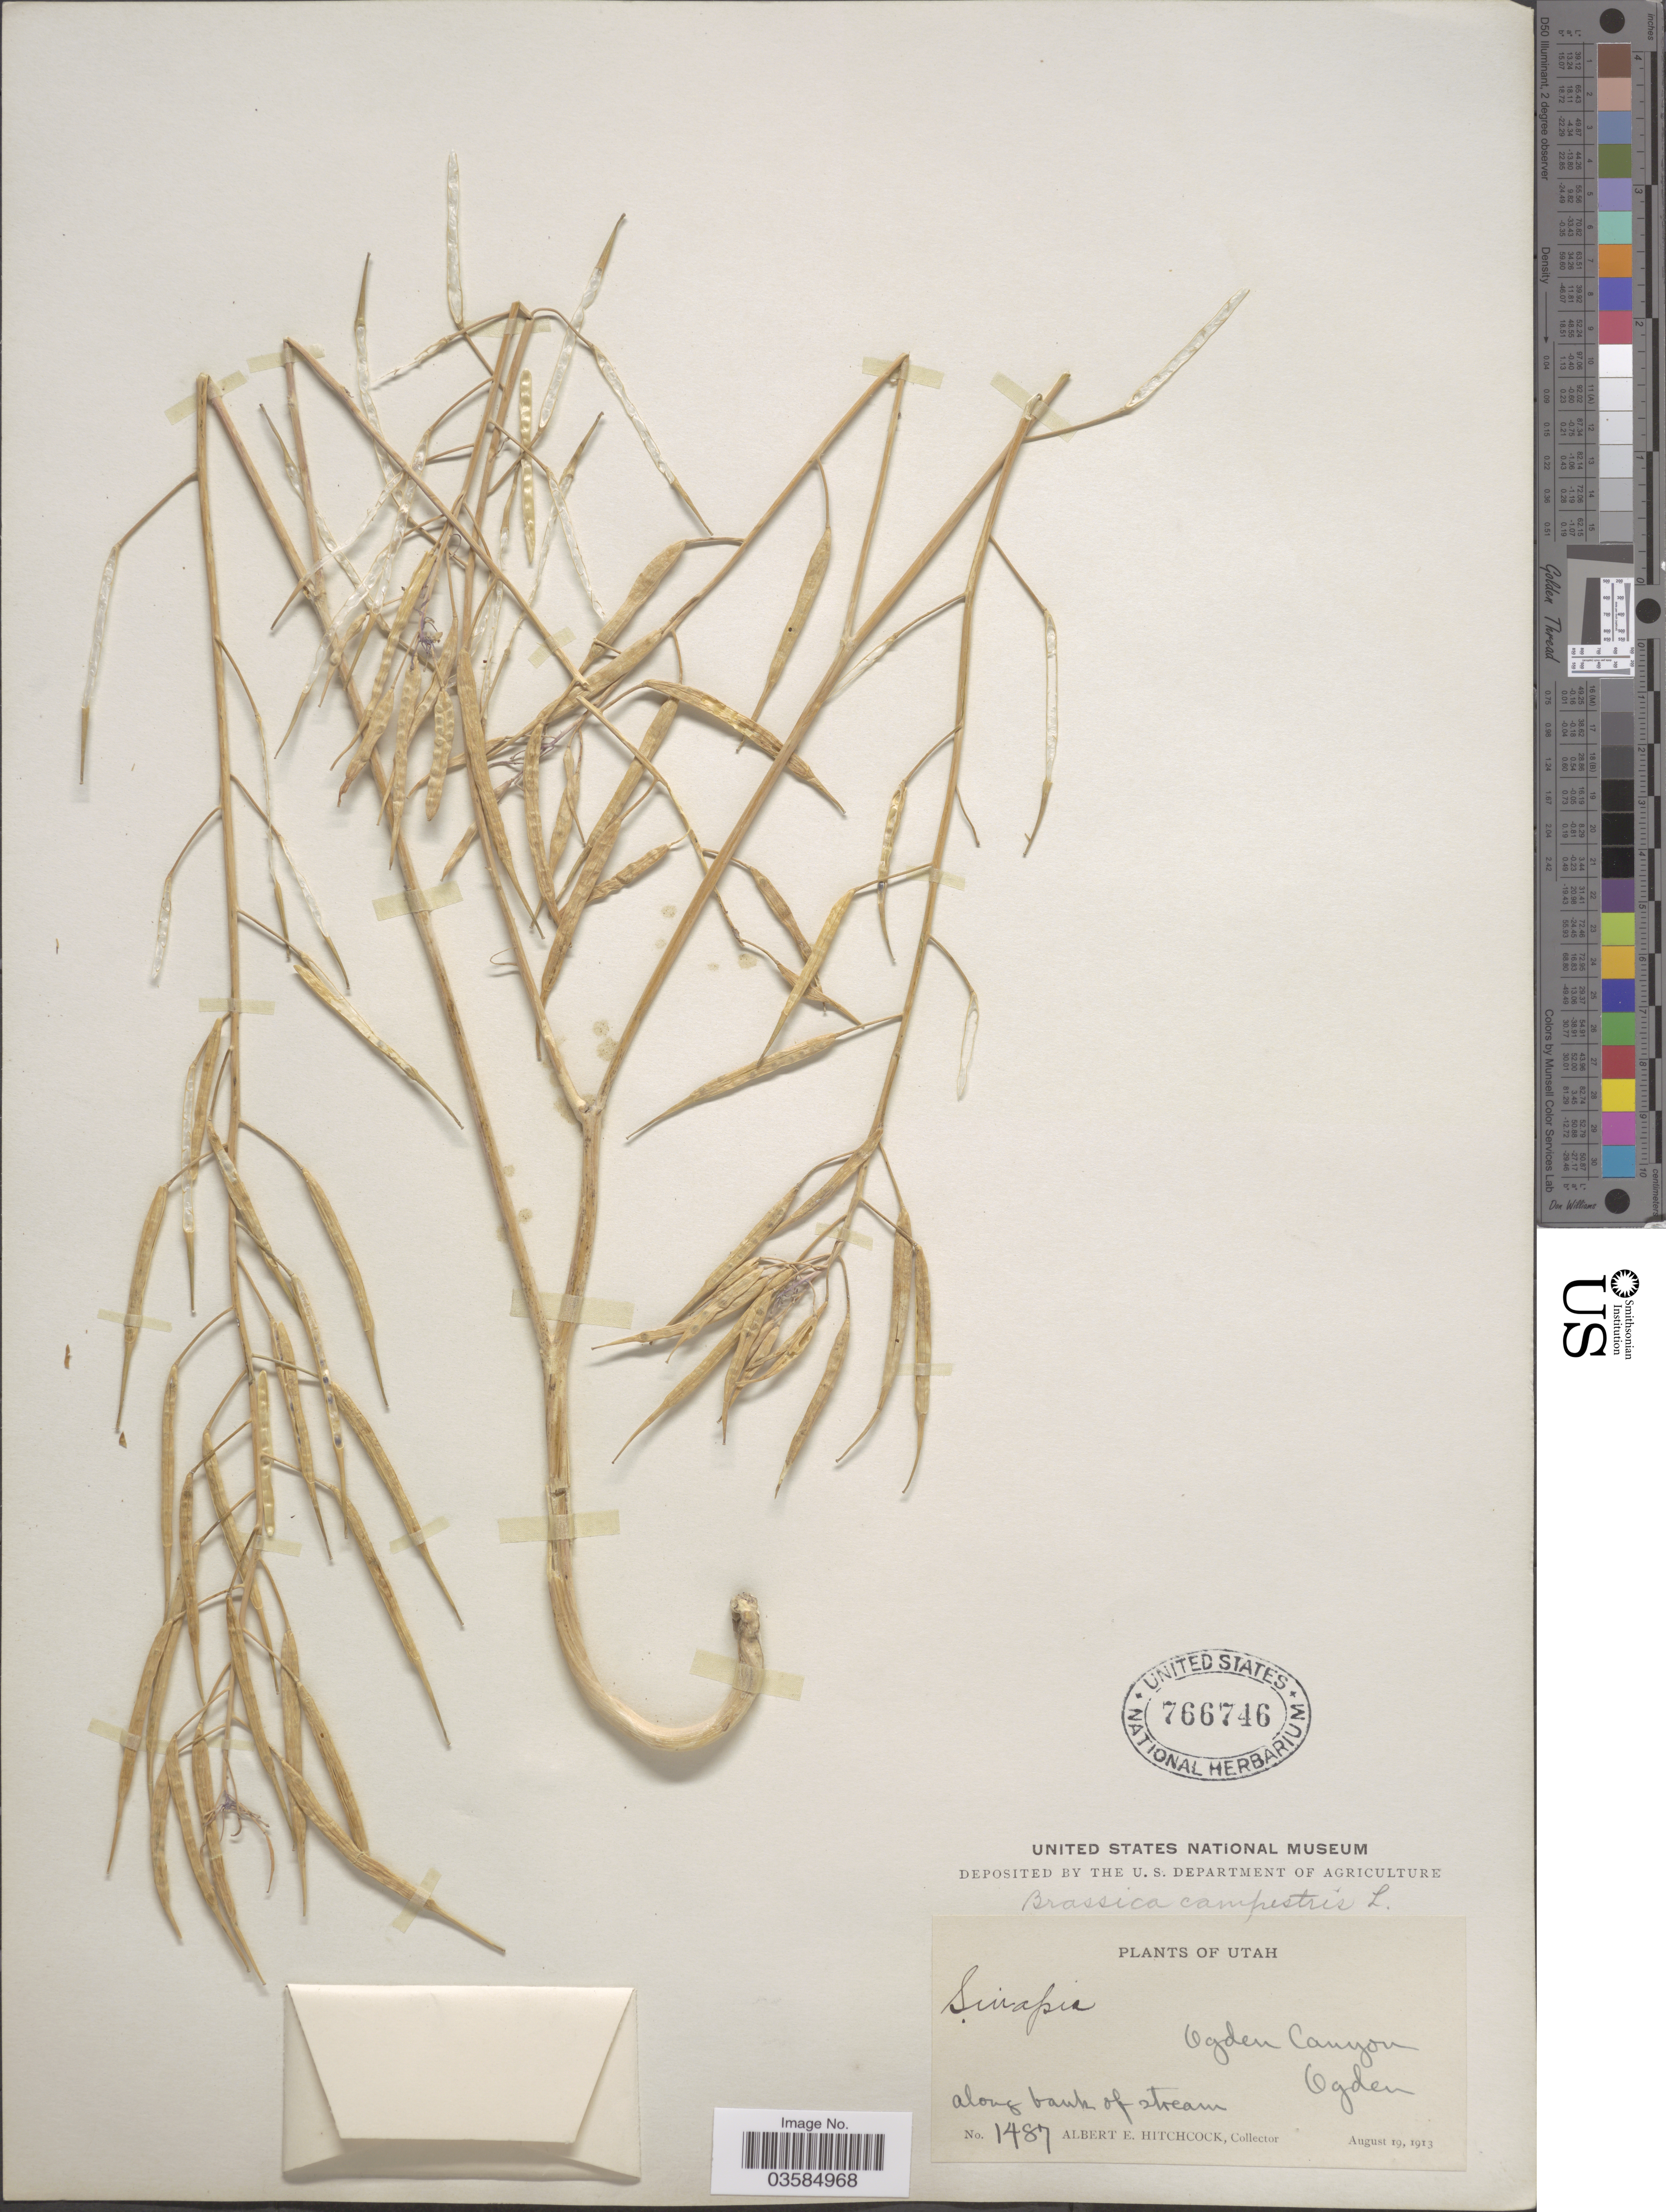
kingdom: Plantae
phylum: Tracheophyta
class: Magnoliopsida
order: Brassicales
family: Brassicaceae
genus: Brassica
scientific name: Brassica campestris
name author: L.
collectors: A. Hitchcock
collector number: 1487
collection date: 1913-08-19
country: United States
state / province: Utah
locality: Ogden Canyon. Ogden.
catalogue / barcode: US 766746